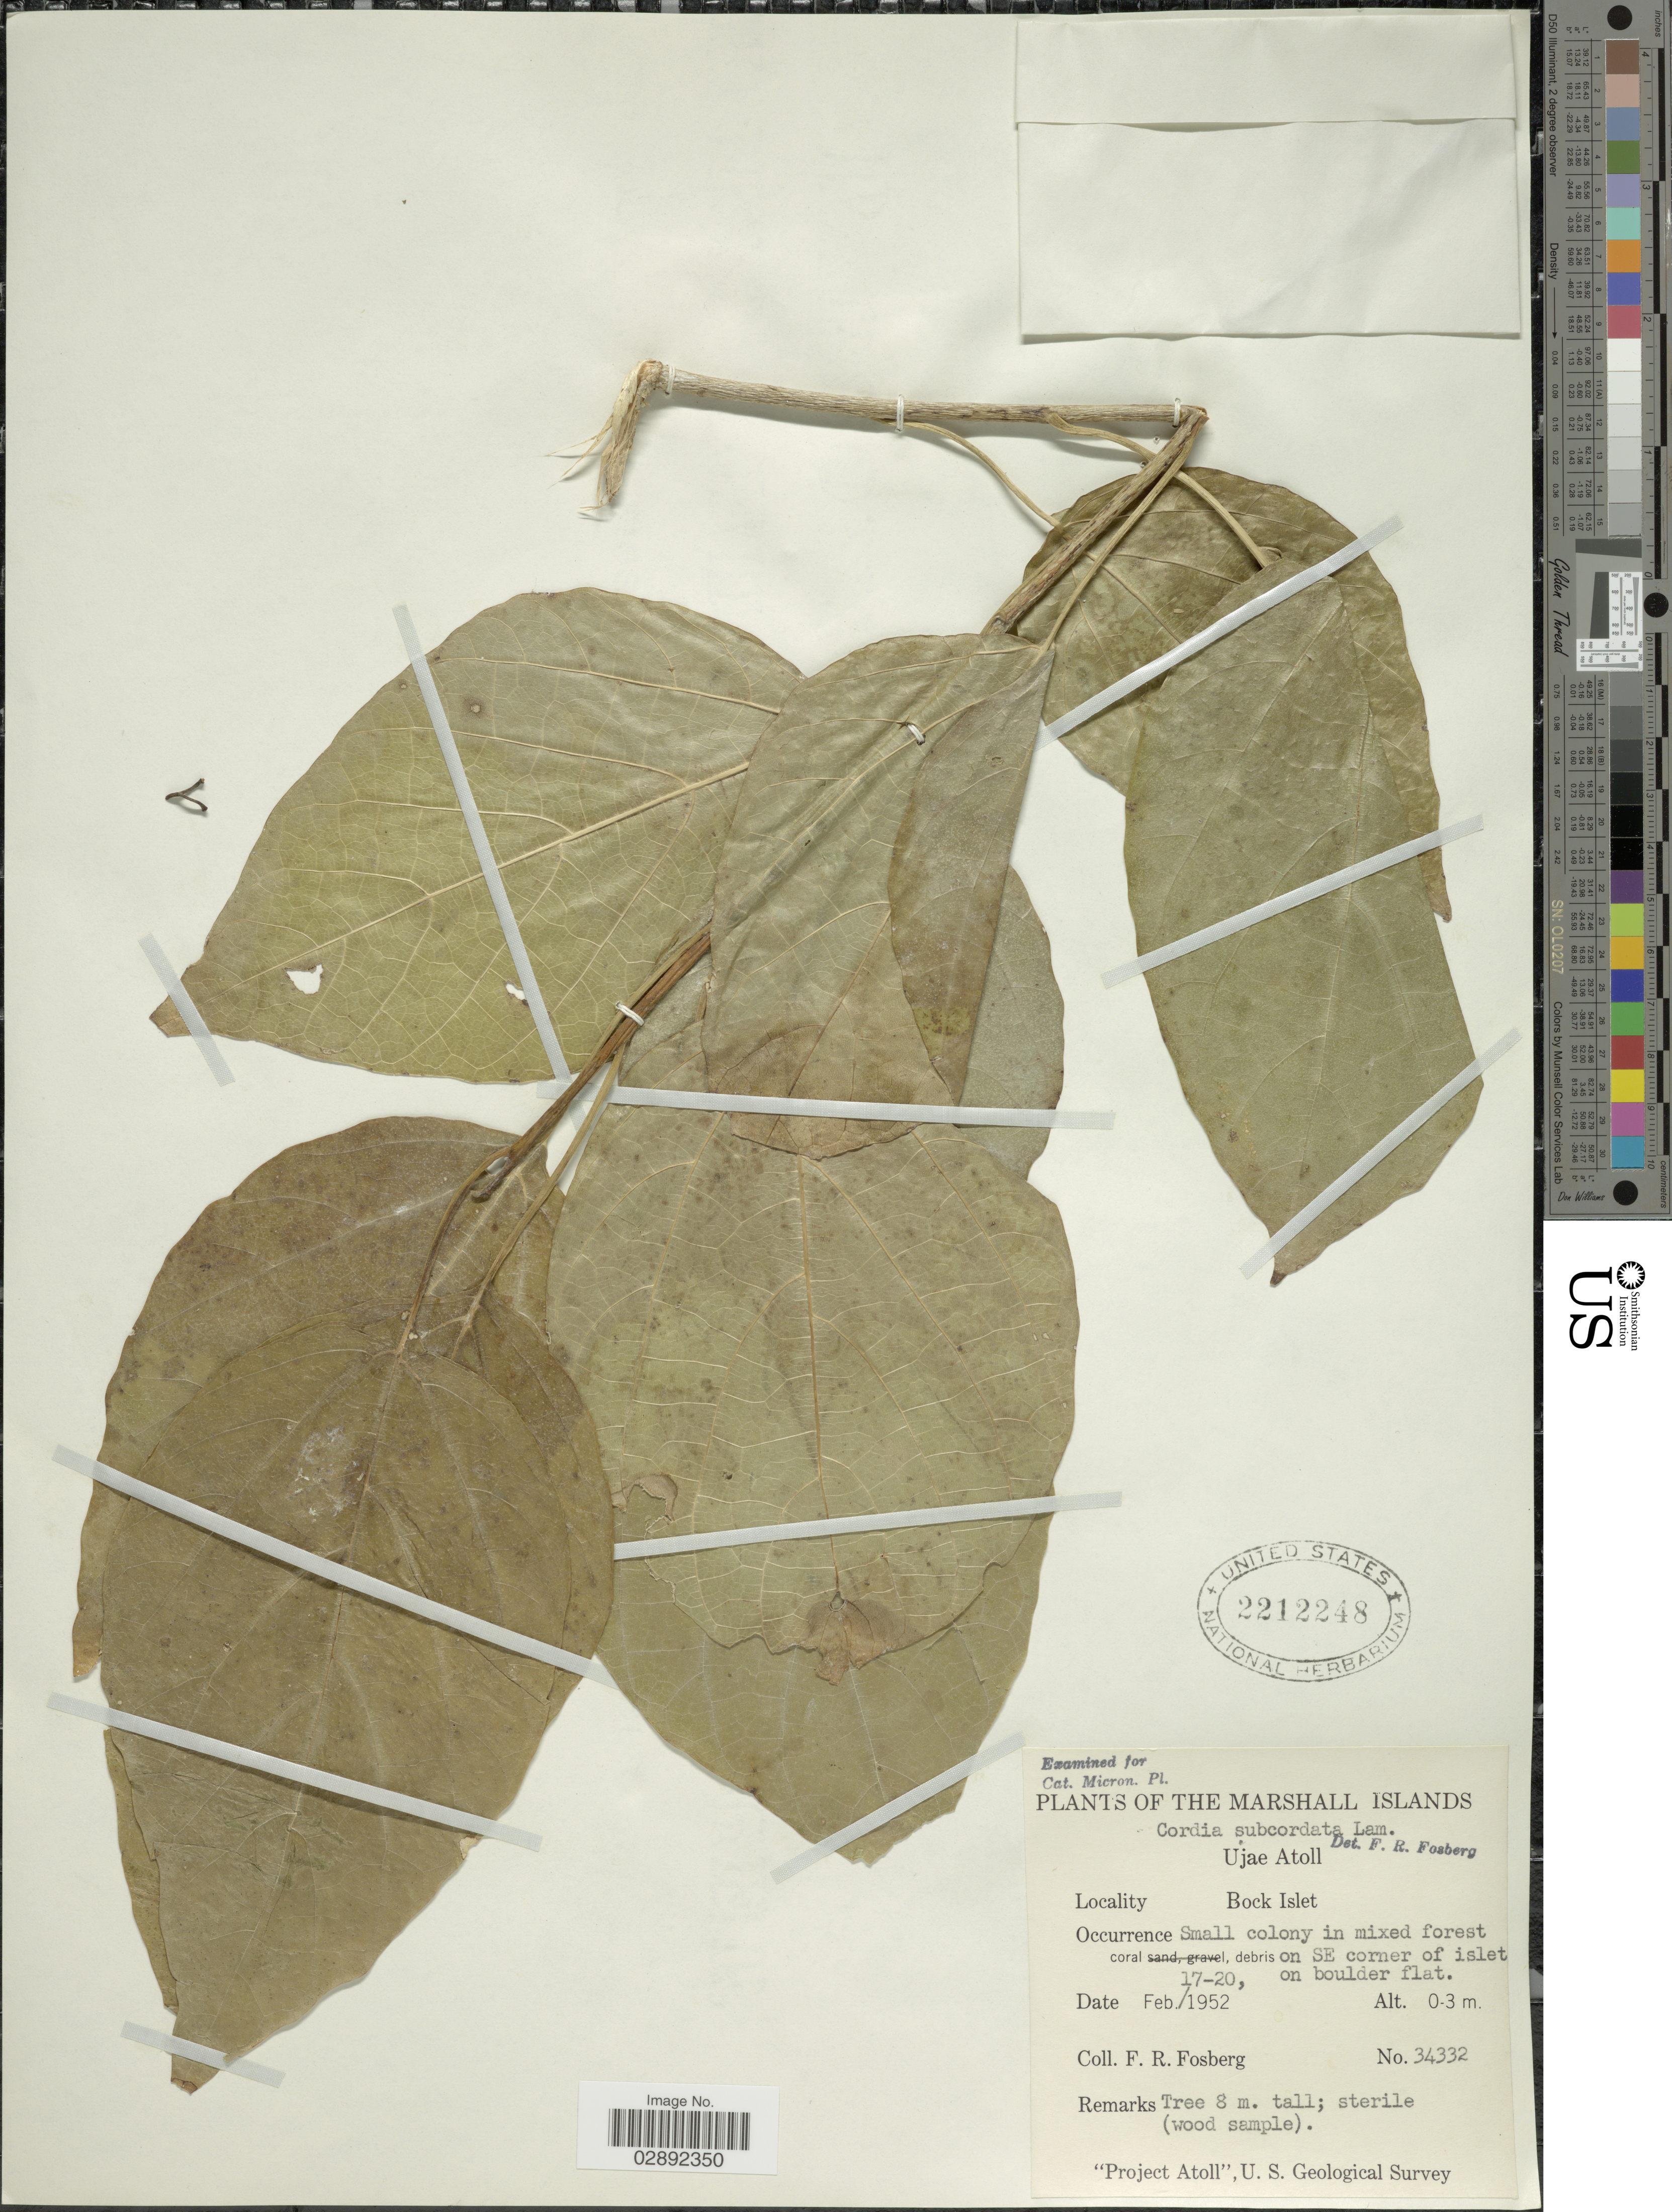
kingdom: Plantae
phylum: Tracheophyta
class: Magnoliopsida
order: Boraginales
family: Cordiaceae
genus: Cordia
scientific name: Cordia subcordata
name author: Lam.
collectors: F. R. Fosberg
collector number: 34332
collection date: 1952-02-17/1952-02-20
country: Marshall Islands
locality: Ujae Atoll. Bock Islet. On SE corner of islet on boulder flat.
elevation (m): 0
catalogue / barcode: US 2212248